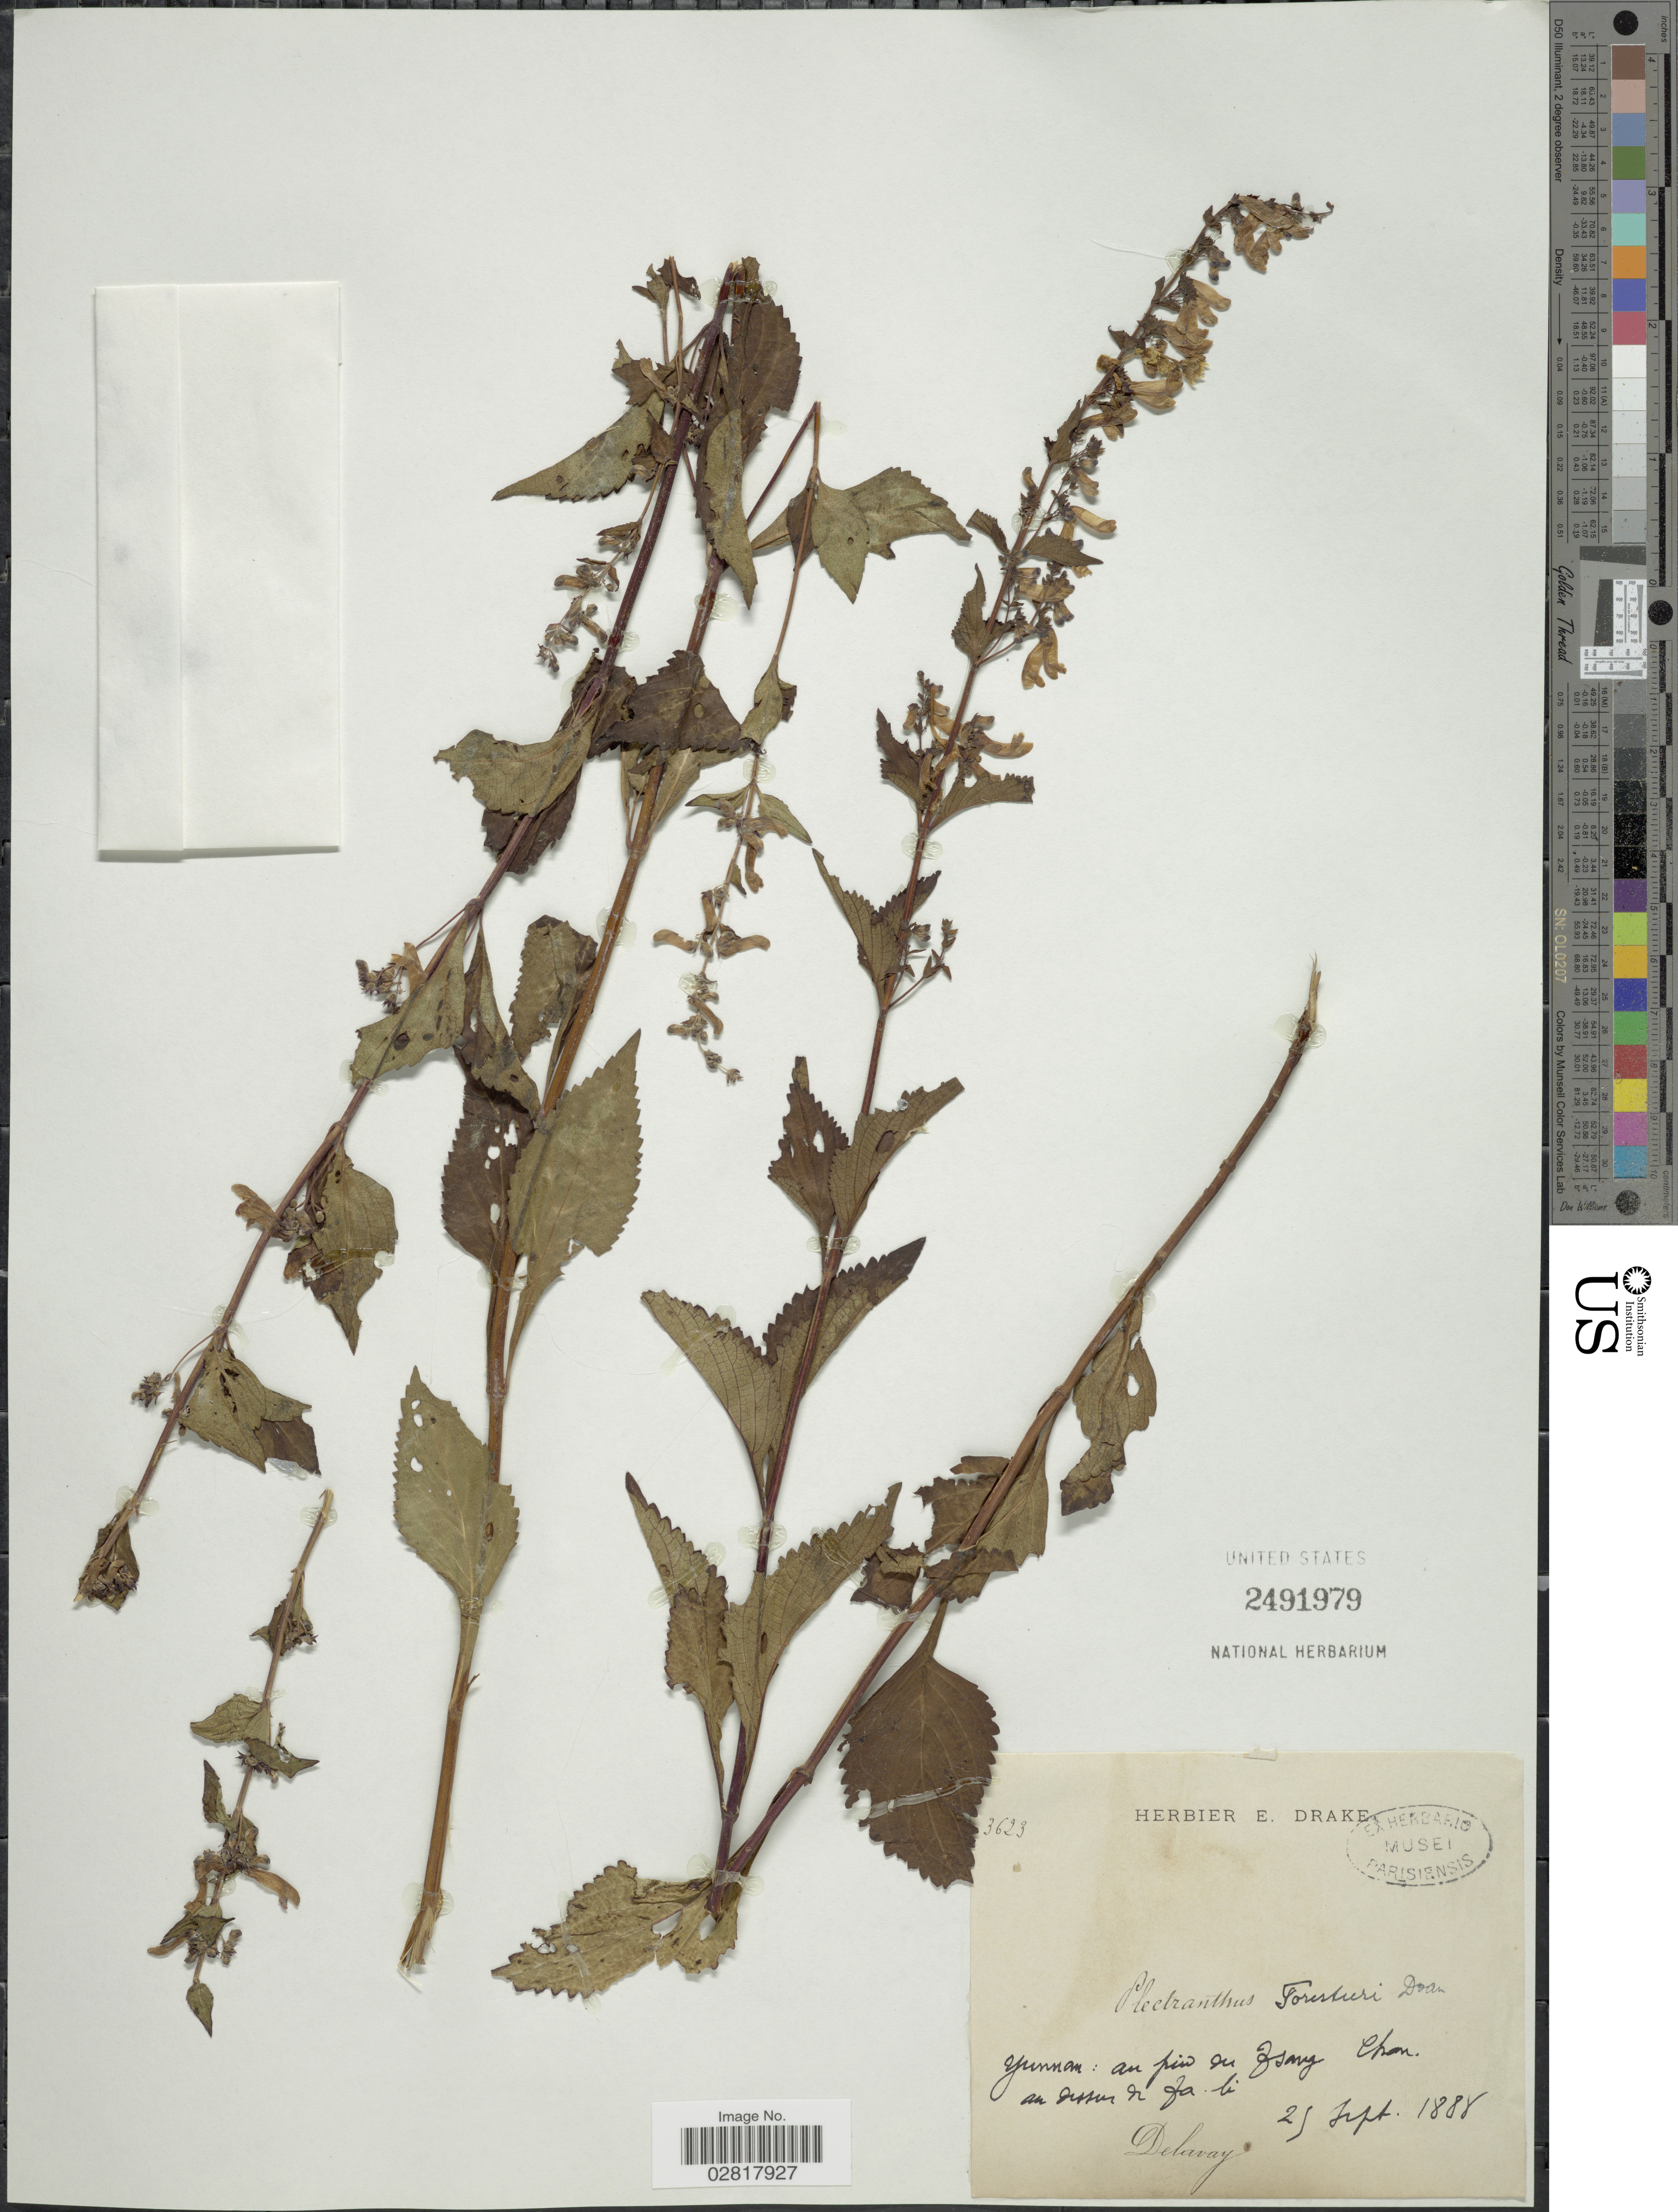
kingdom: Plantae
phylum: Tracheophyta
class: Magnoliopsida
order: Lamiales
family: Lamiaceae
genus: Plectranthus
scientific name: Plectranthus forrestii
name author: Diels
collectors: Delavay, --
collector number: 3623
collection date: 1888-09-25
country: China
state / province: Yunnan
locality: Au piu du fsang Chan au dessus de fa li [interpreted]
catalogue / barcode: US 2491979